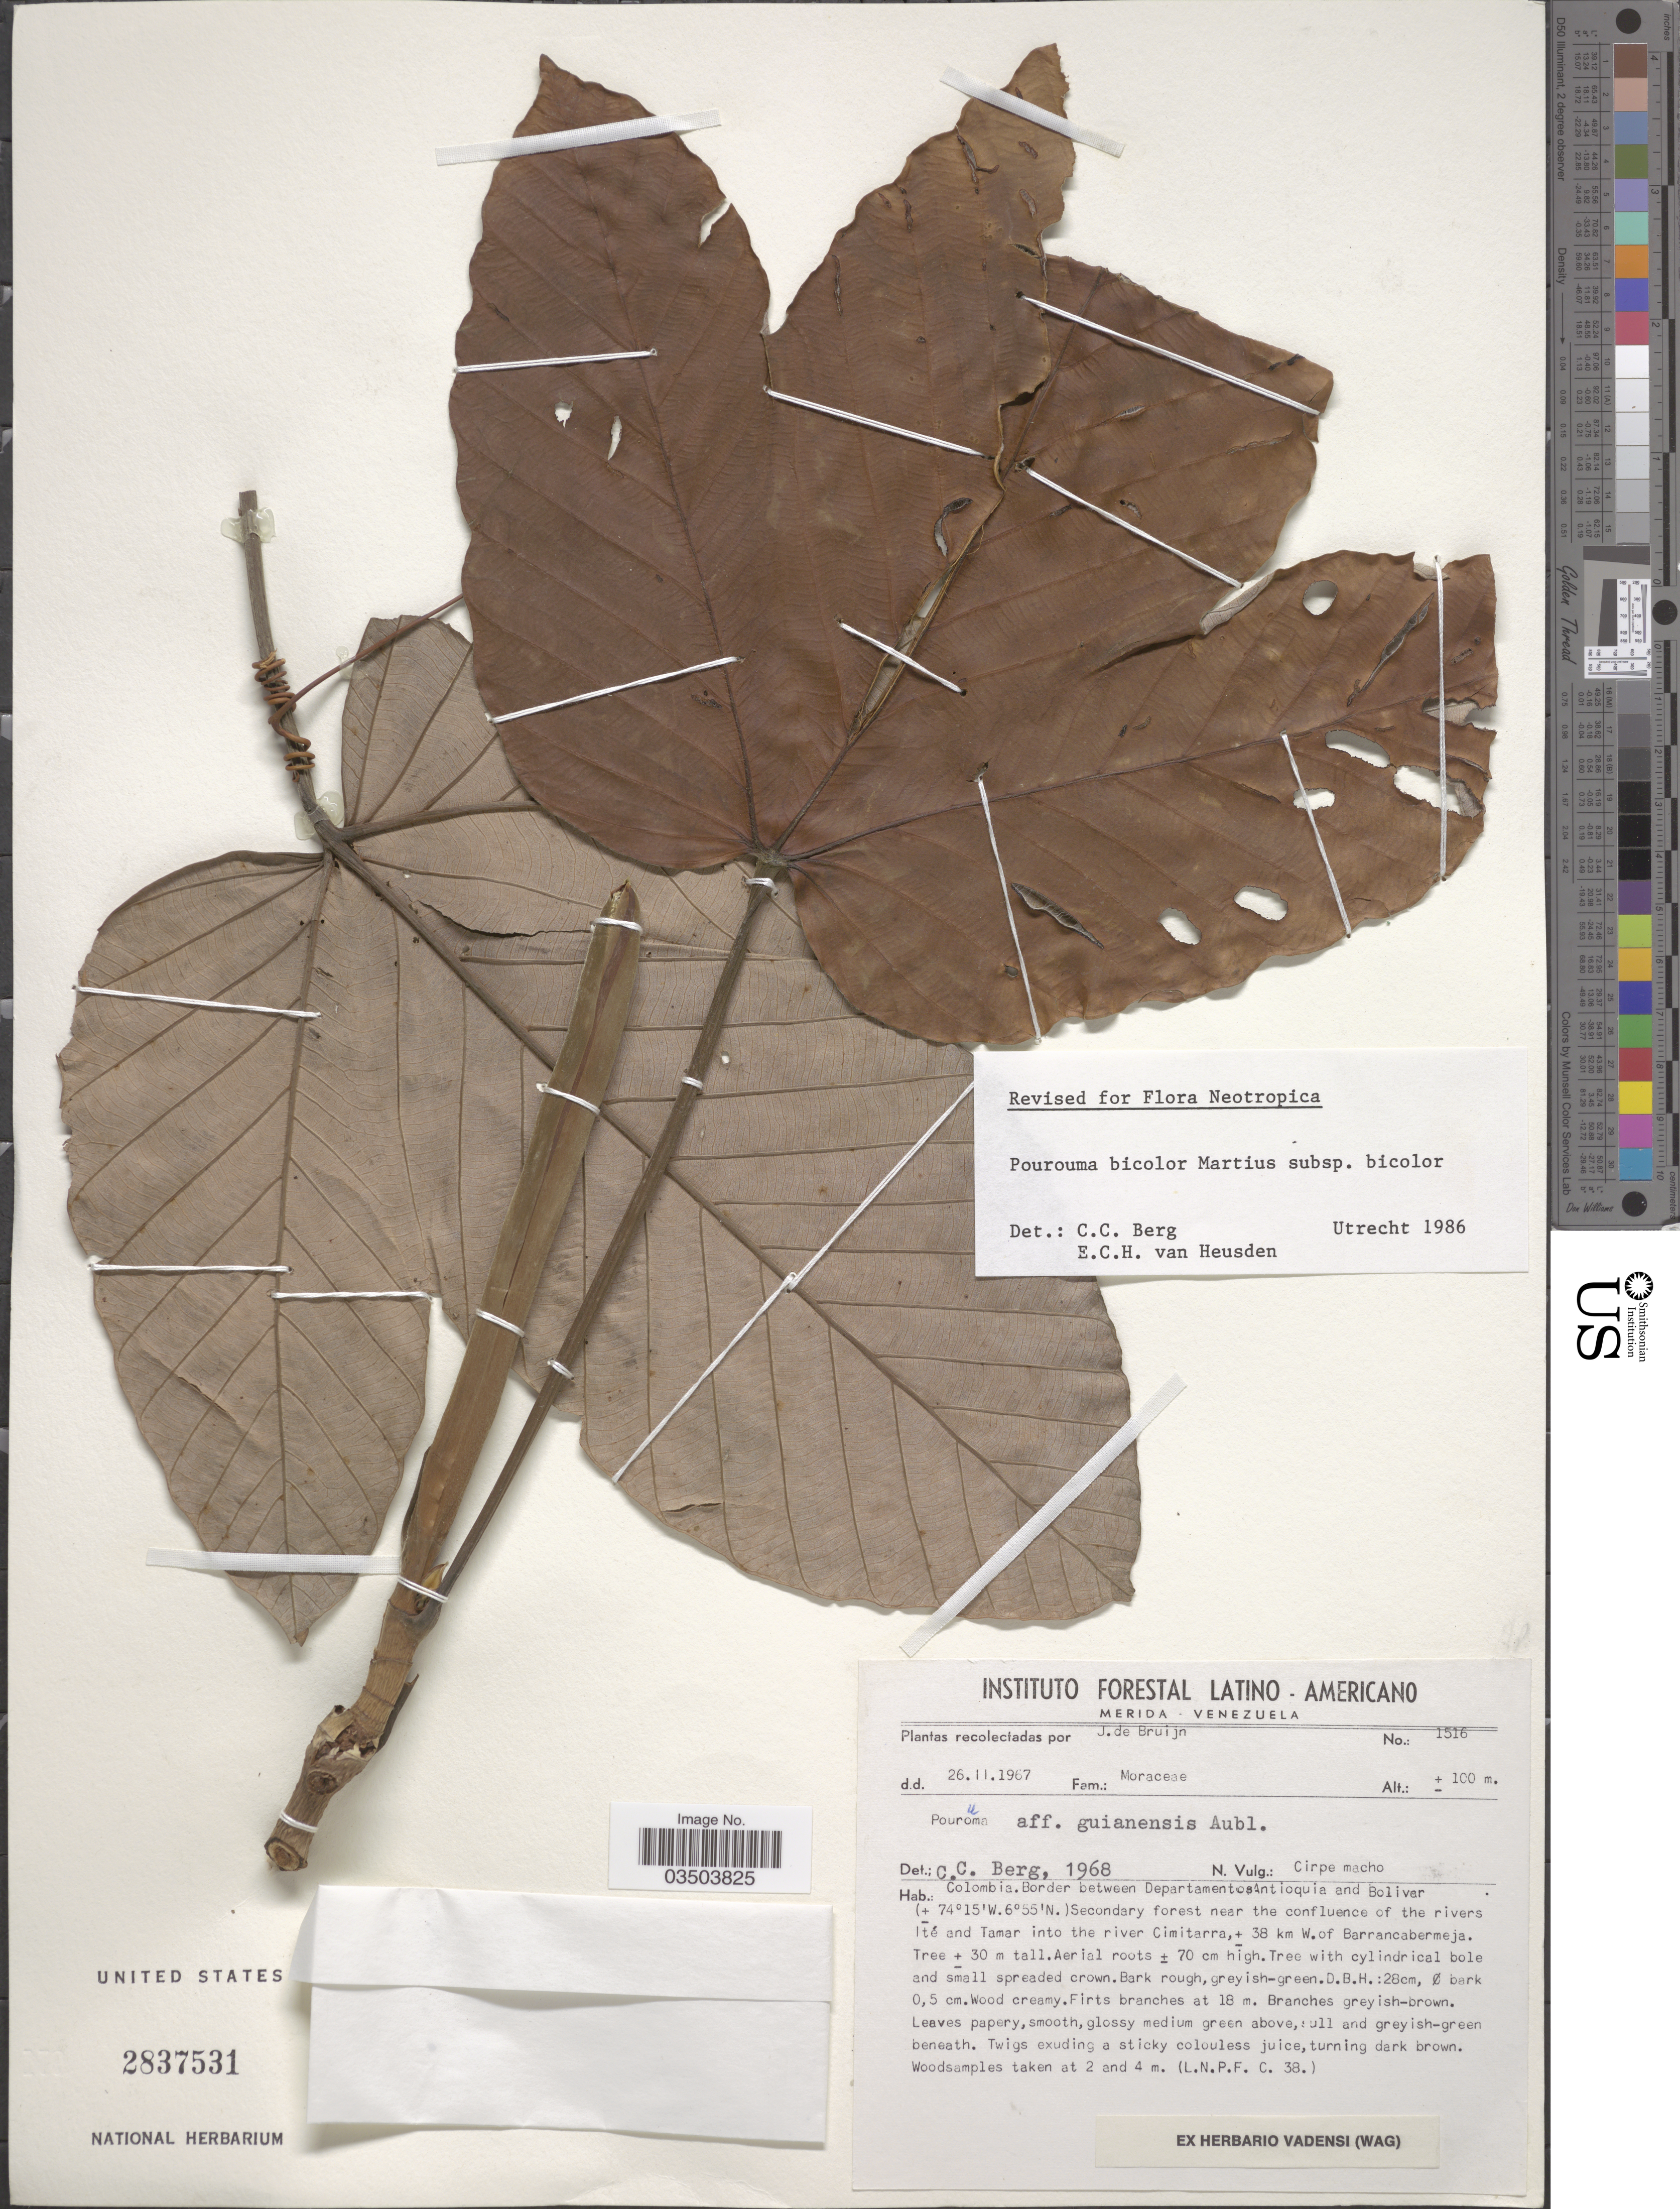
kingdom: Plantae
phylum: Tracheophyta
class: Magnoliopsida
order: Rosales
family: Urticaceae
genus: Pourouma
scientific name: Pourouma bicolor subsp. bicolor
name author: Mart.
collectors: J. Bruijn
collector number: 1516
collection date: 1967-02-26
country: Colombia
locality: Border between Departamentos Antioquia and Bolivar. Secondary forest near the confluence of the rivers Ité and Tamar into the river Cimitarra, ± 38 Km W. of Barrancabermeja.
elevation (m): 100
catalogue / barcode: US 2837531